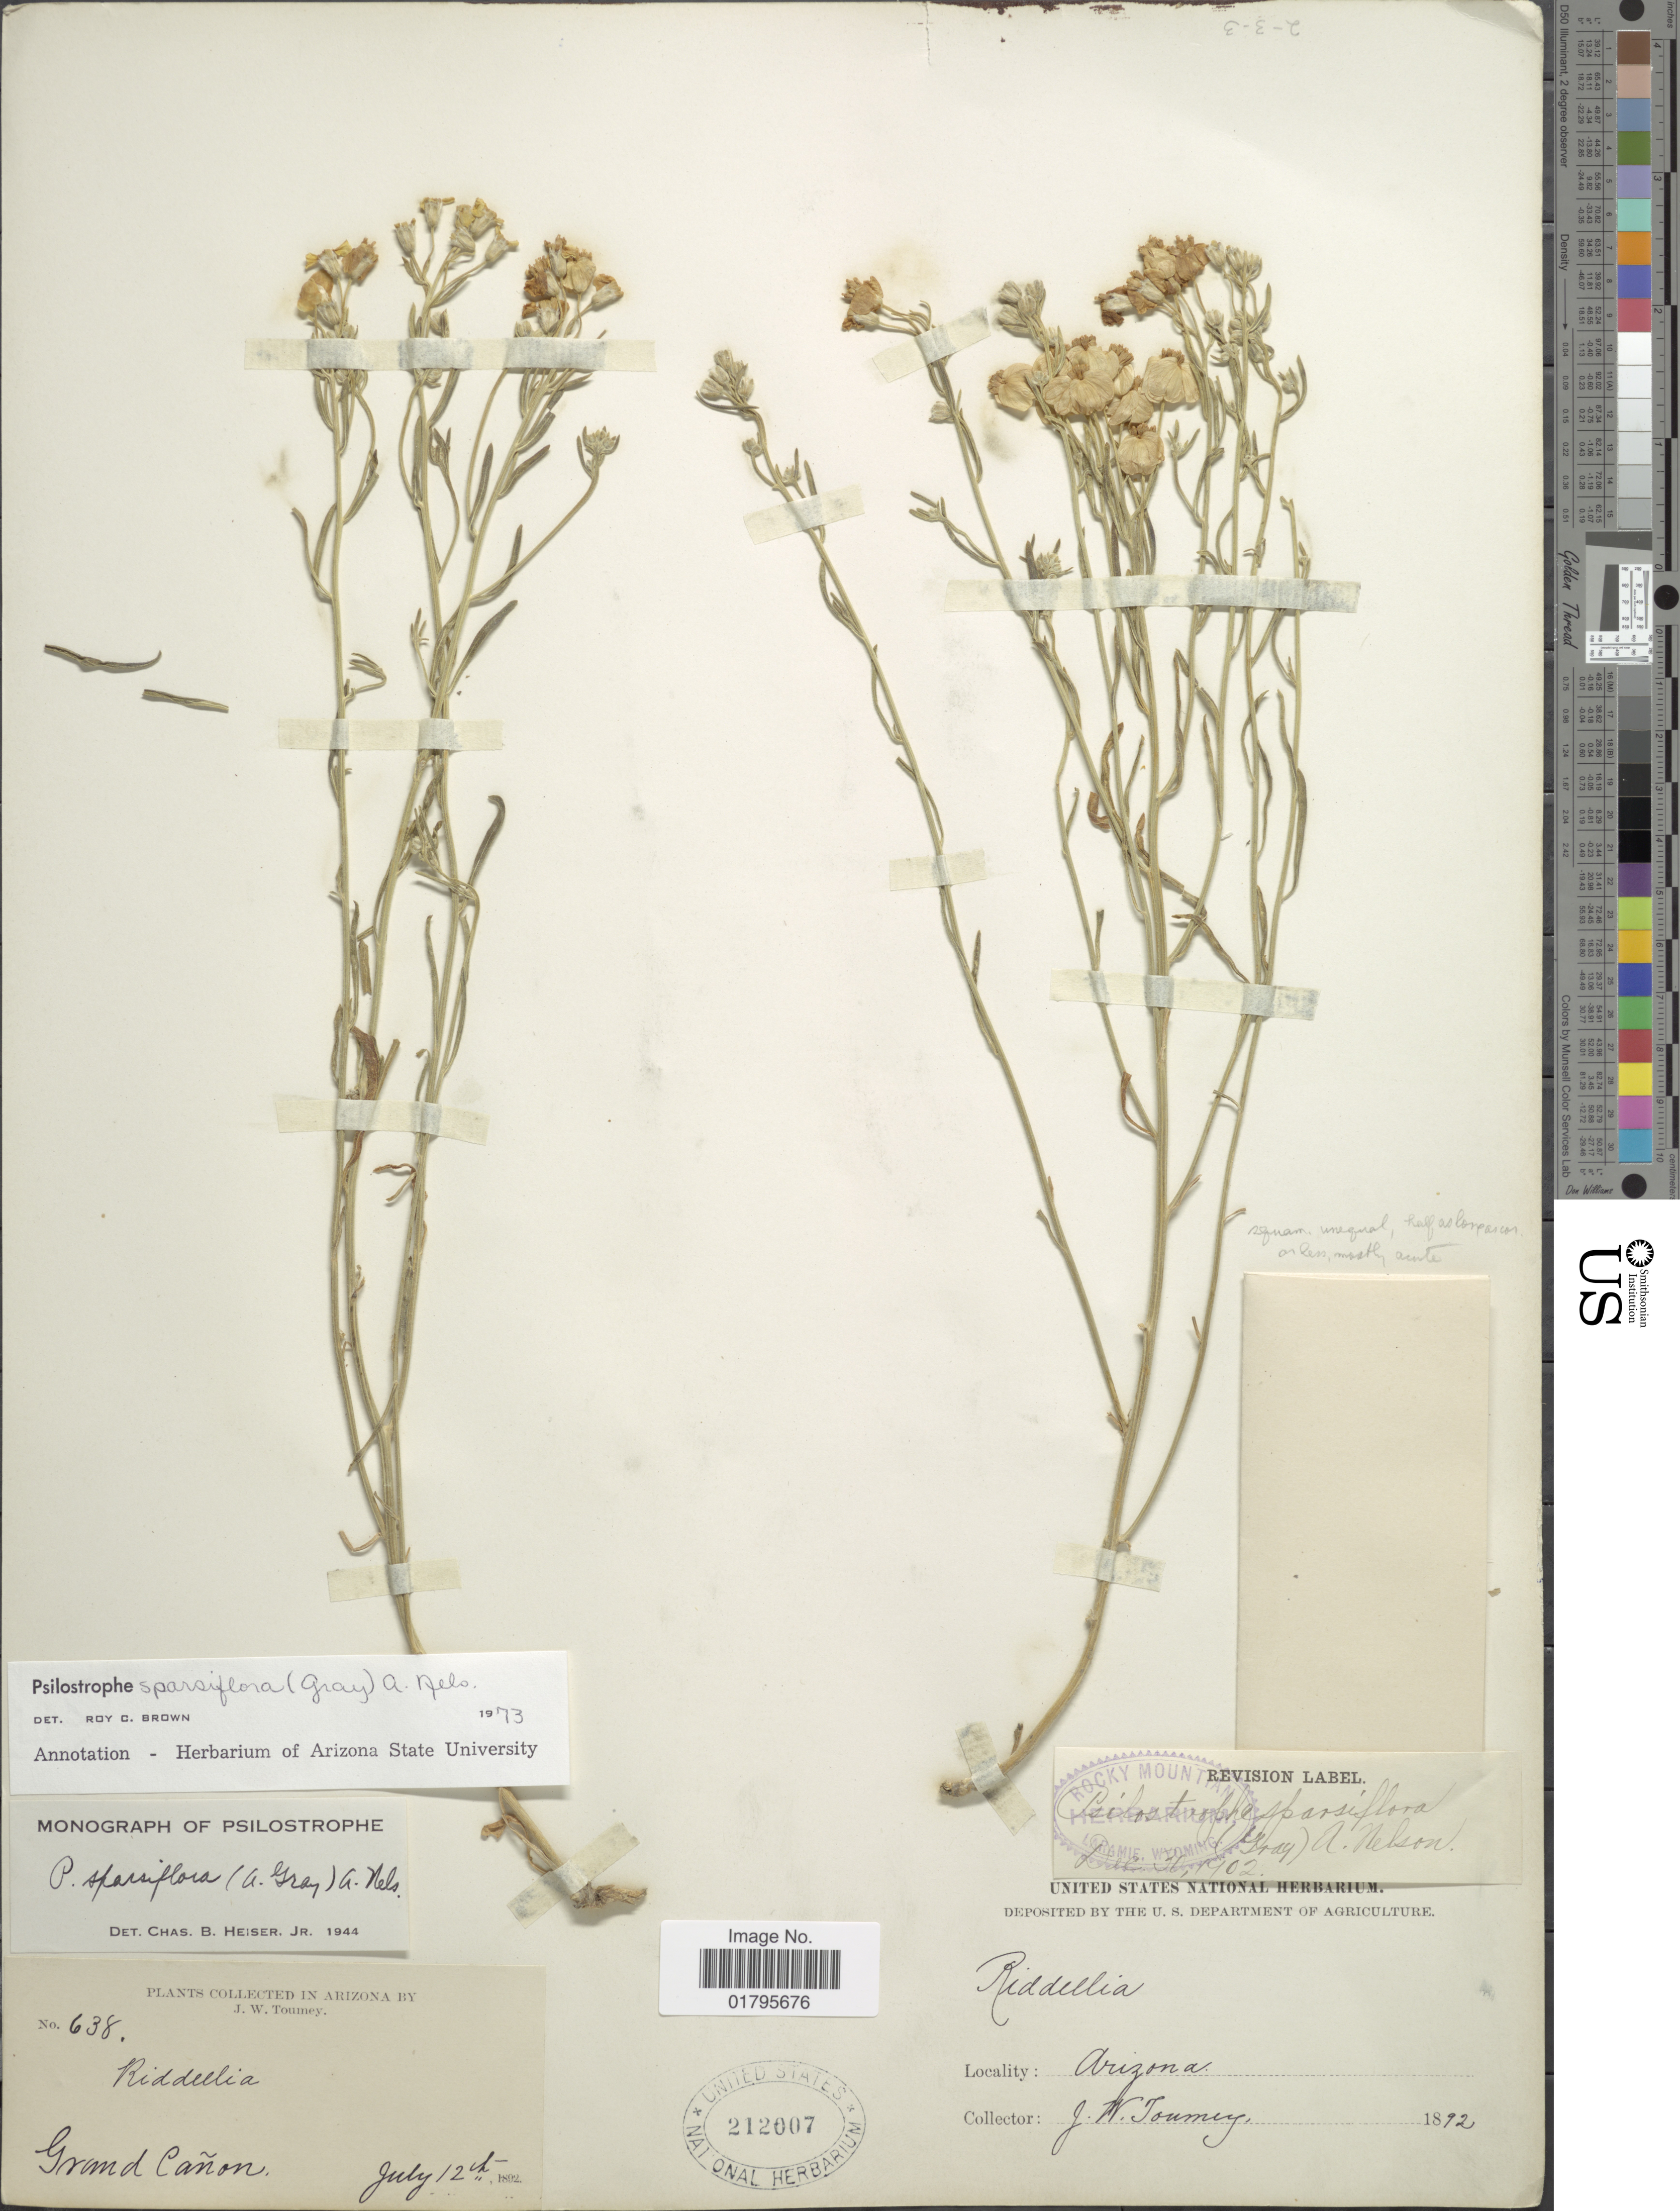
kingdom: Plantae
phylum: Tracheophyta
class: Magnoliopsida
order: Asterales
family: Asteraceae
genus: Psilostrophe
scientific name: Psilostrophe sparsiflora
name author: (A. Gray) A. Nelson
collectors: J. W. Toumey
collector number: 638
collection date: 1892-07-12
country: United States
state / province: Arizona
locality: Grand Canon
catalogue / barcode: US 212007